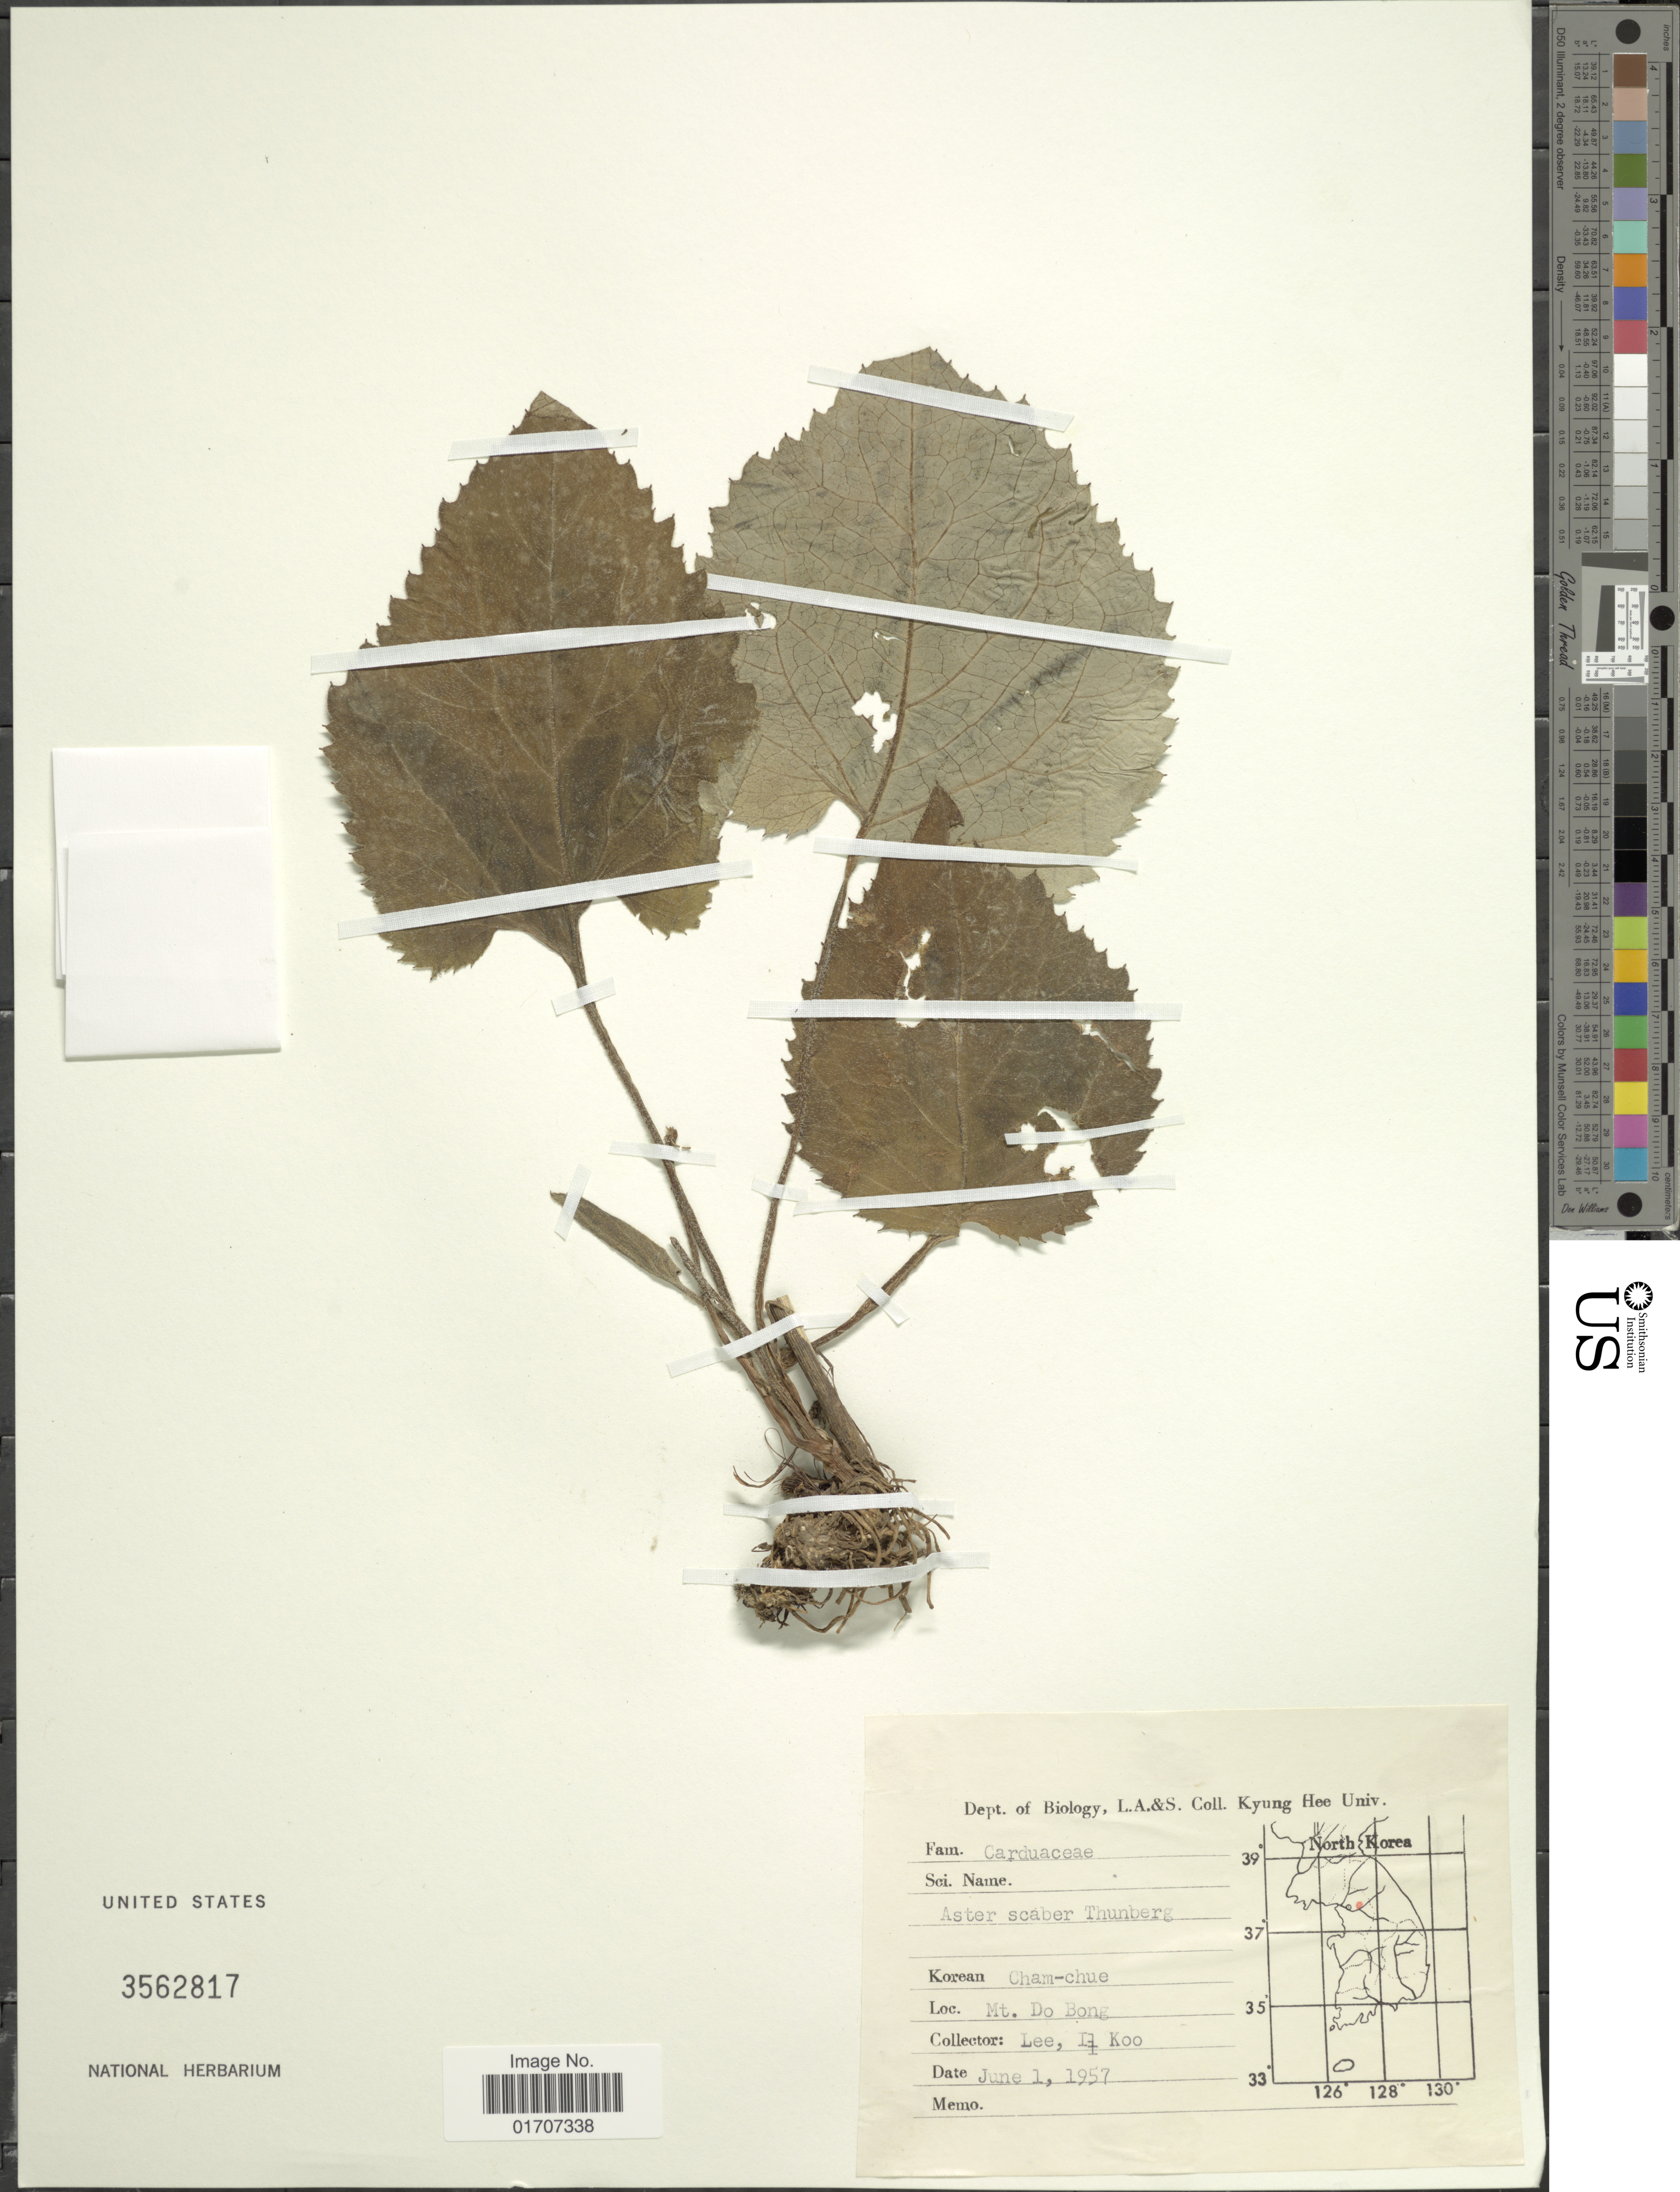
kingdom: Plantae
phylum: Tracheophyta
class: Magnoliopsida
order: Asterales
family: Asteraceae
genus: Doellingeria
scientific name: Doellingeria scabra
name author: (Thunb.) Nees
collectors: I. Lee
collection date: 1957-06-01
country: South Korea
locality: Mt. Do Bong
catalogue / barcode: US 3562817